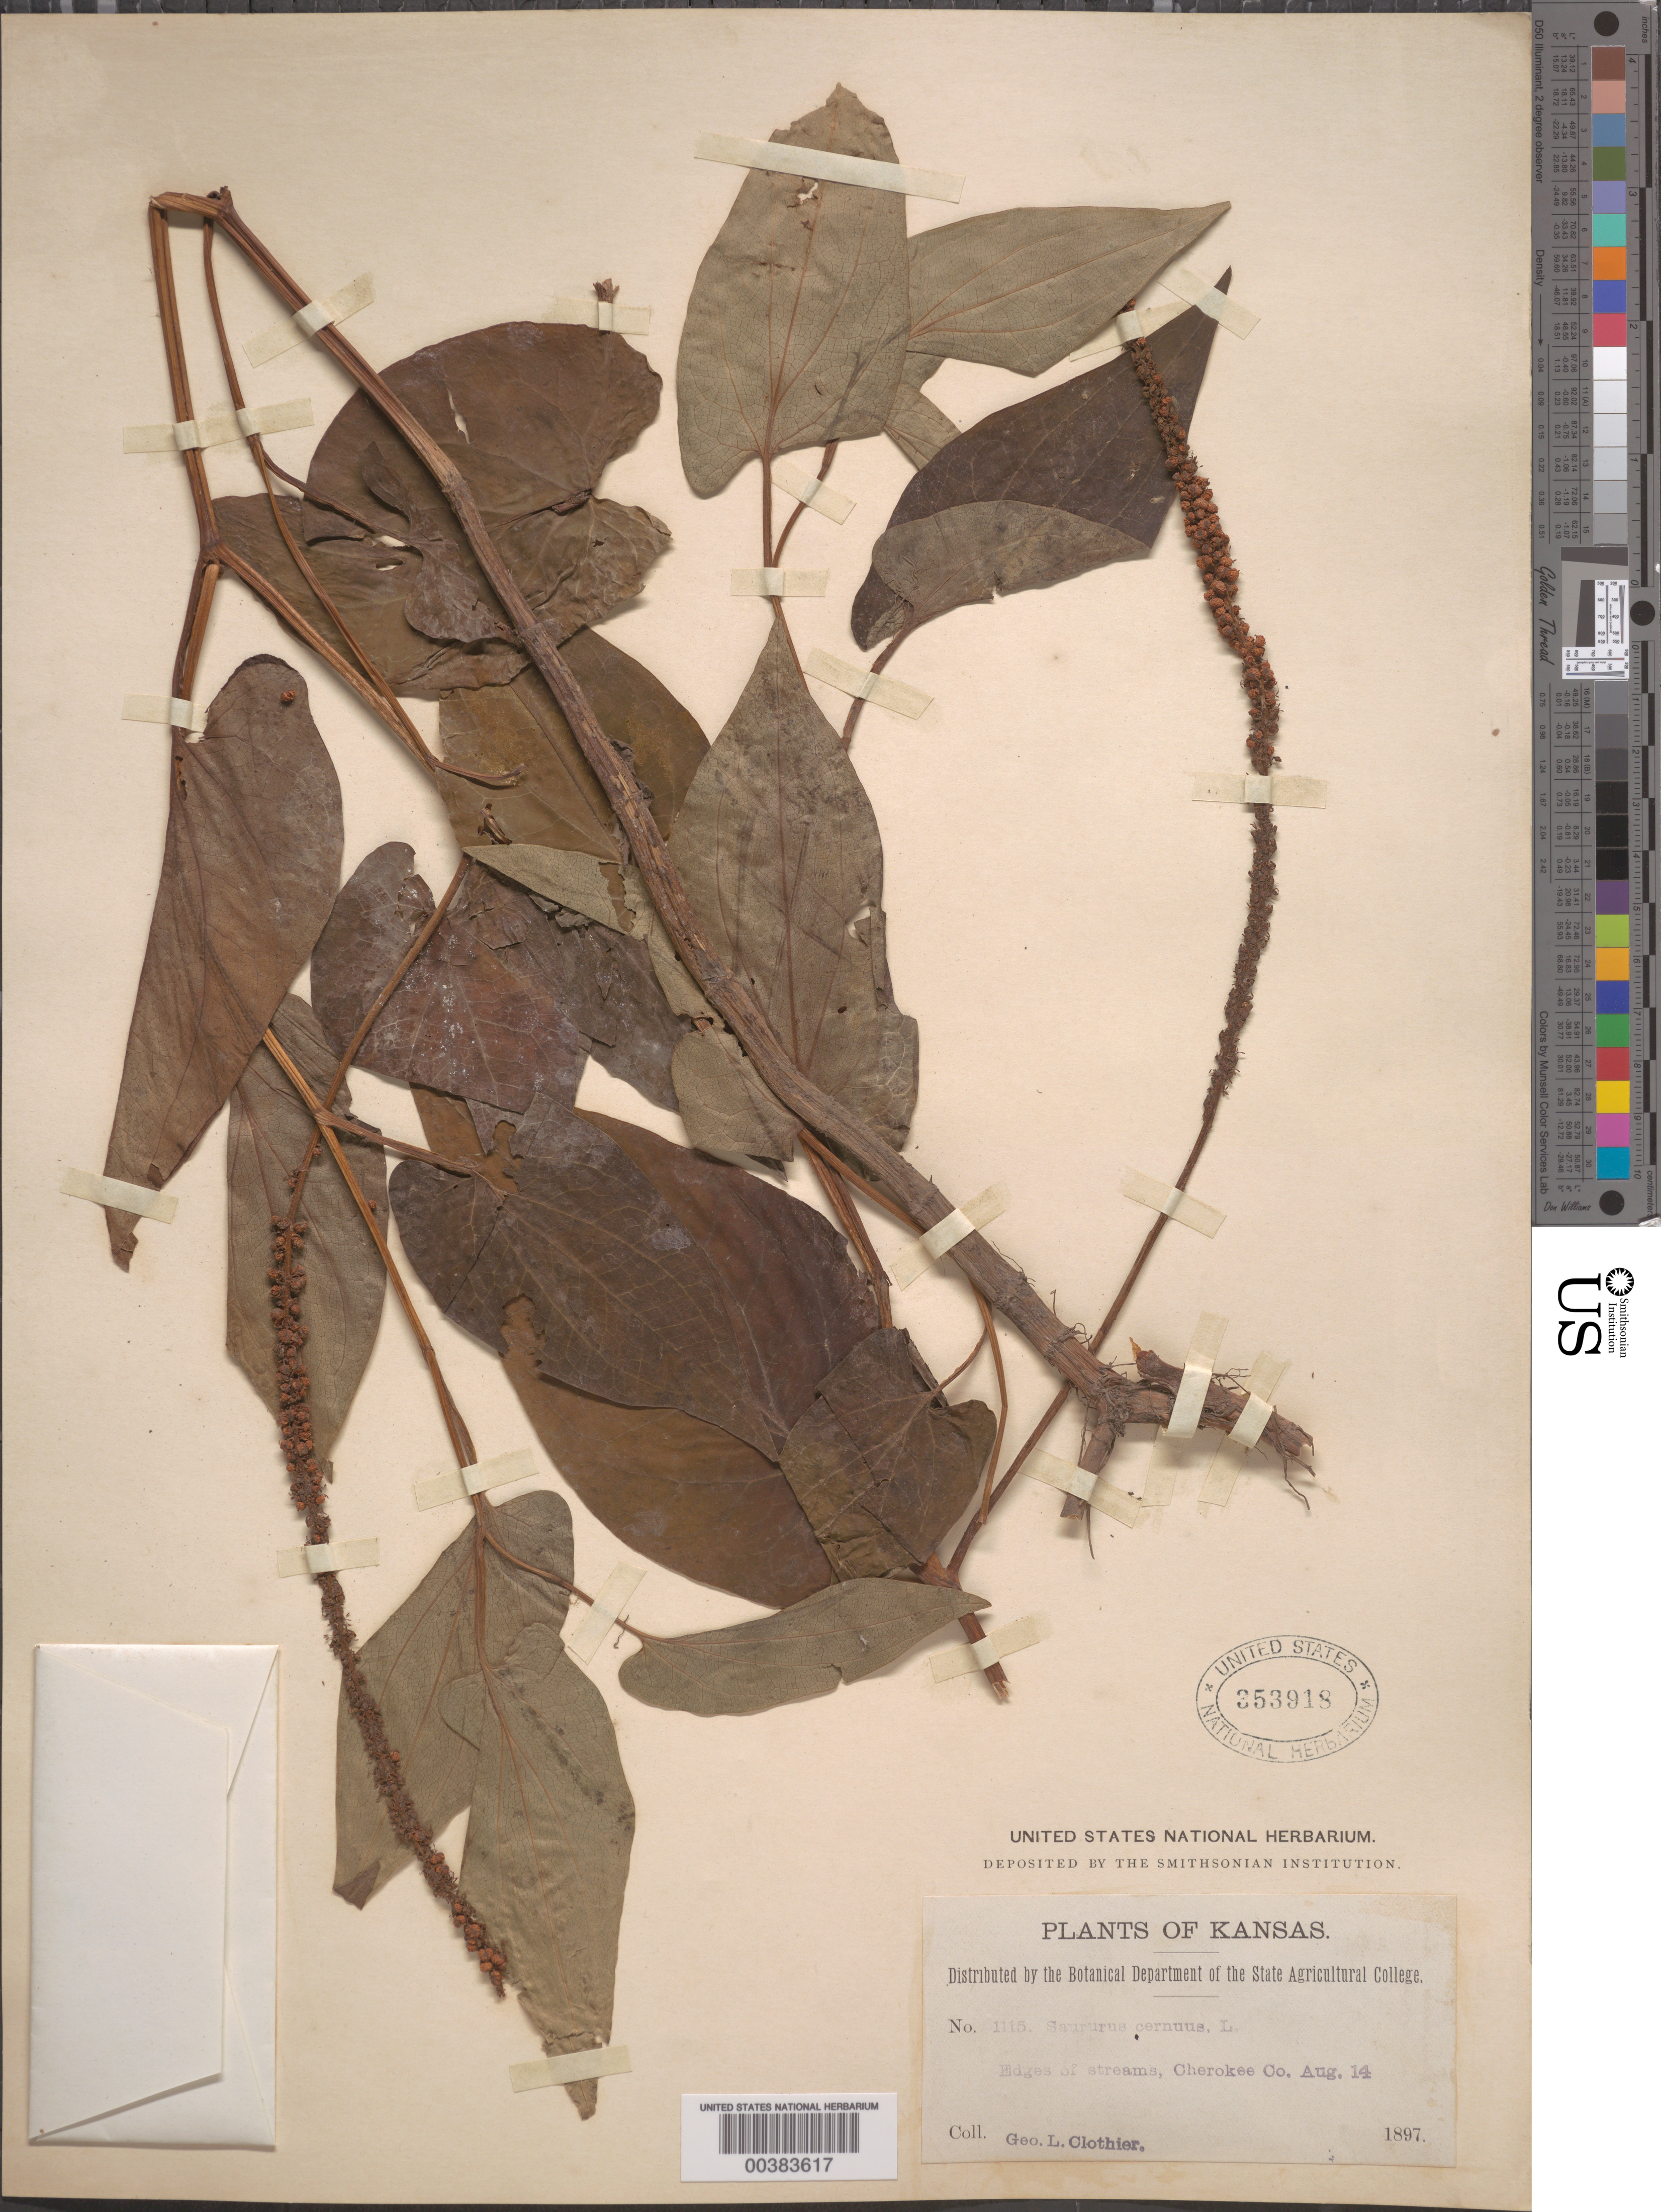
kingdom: Plantae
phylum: Tracheophyta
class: Magnoliopsida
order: Piperales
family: Saururaceae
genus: Saururus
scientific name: Saururus cernuus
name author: L.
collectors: G. Clothier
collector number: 1115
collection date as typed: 14 Aug 1897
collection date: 1897-08-14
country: United States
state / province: Kansas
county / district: Cherokee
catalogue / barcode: US 353918